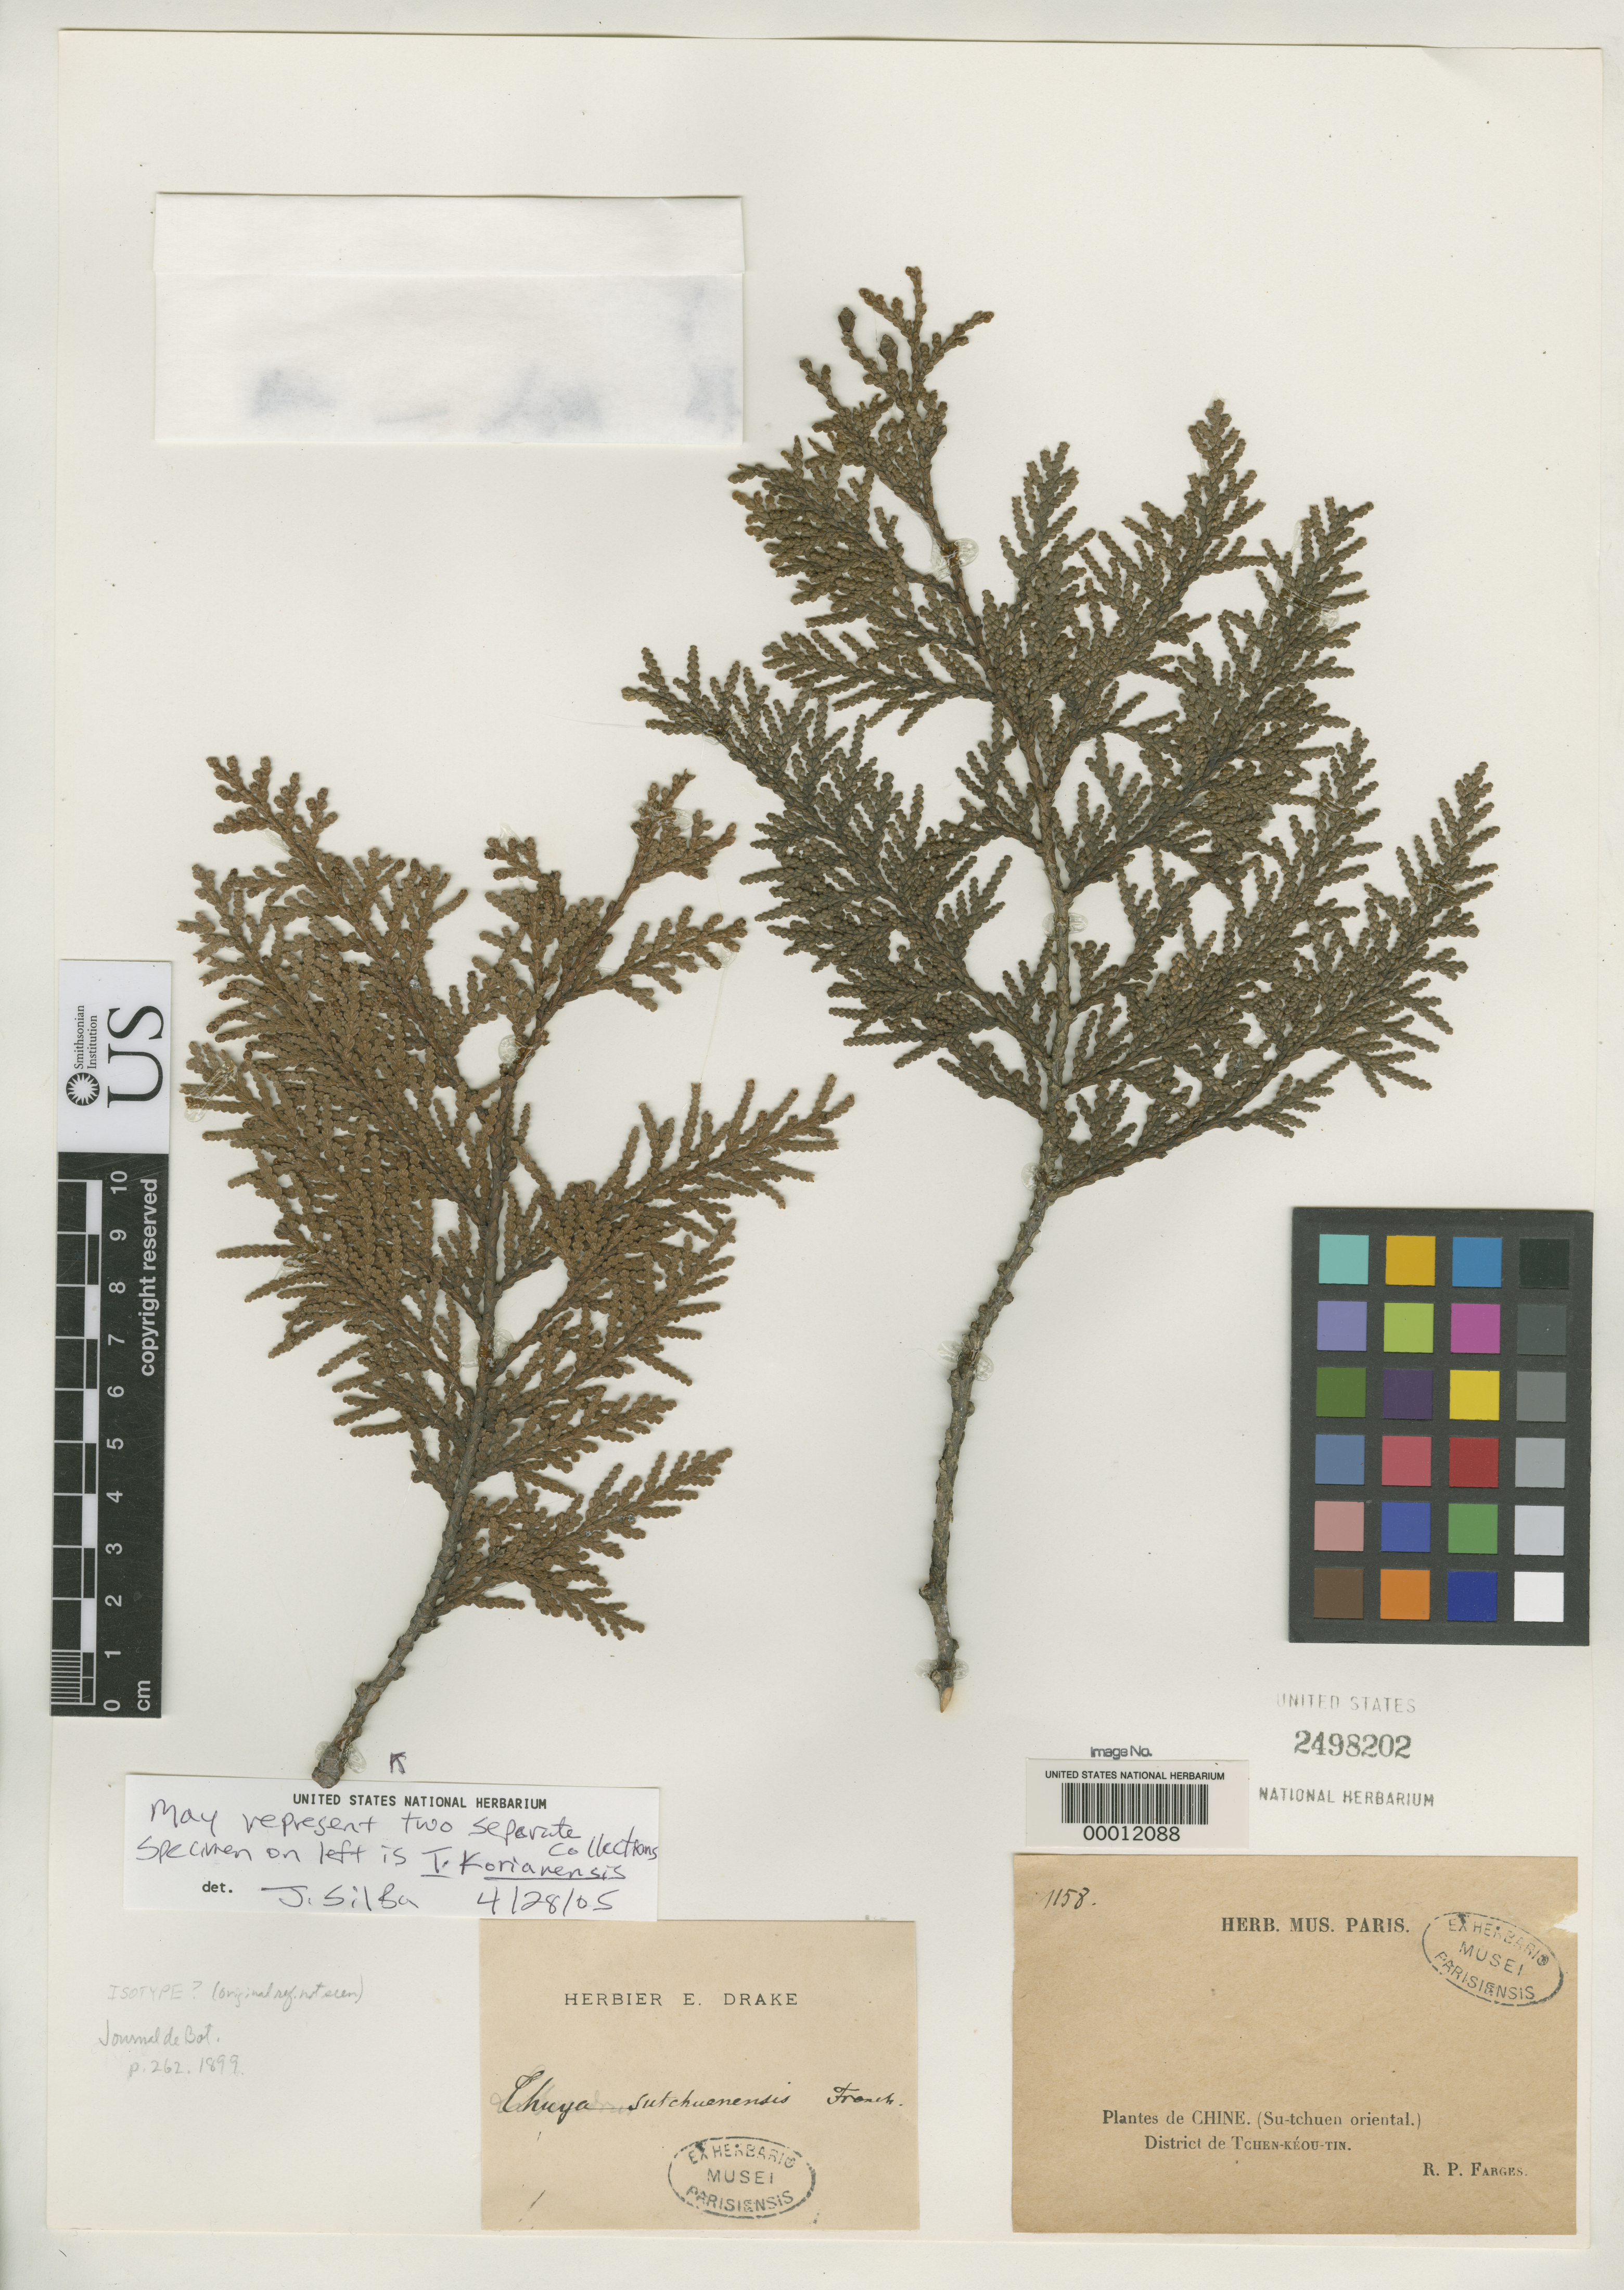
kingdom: Plantae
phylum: Tracheophyta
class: Pinopsida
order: Pinales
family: Cupressaceae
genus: Thuja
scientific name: Thuja sutchuenensis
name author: Franch.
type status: Isotype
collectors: P. G. Farges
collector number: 1158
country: China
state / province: Sichuan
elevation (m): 1400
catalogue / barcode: US 2498202